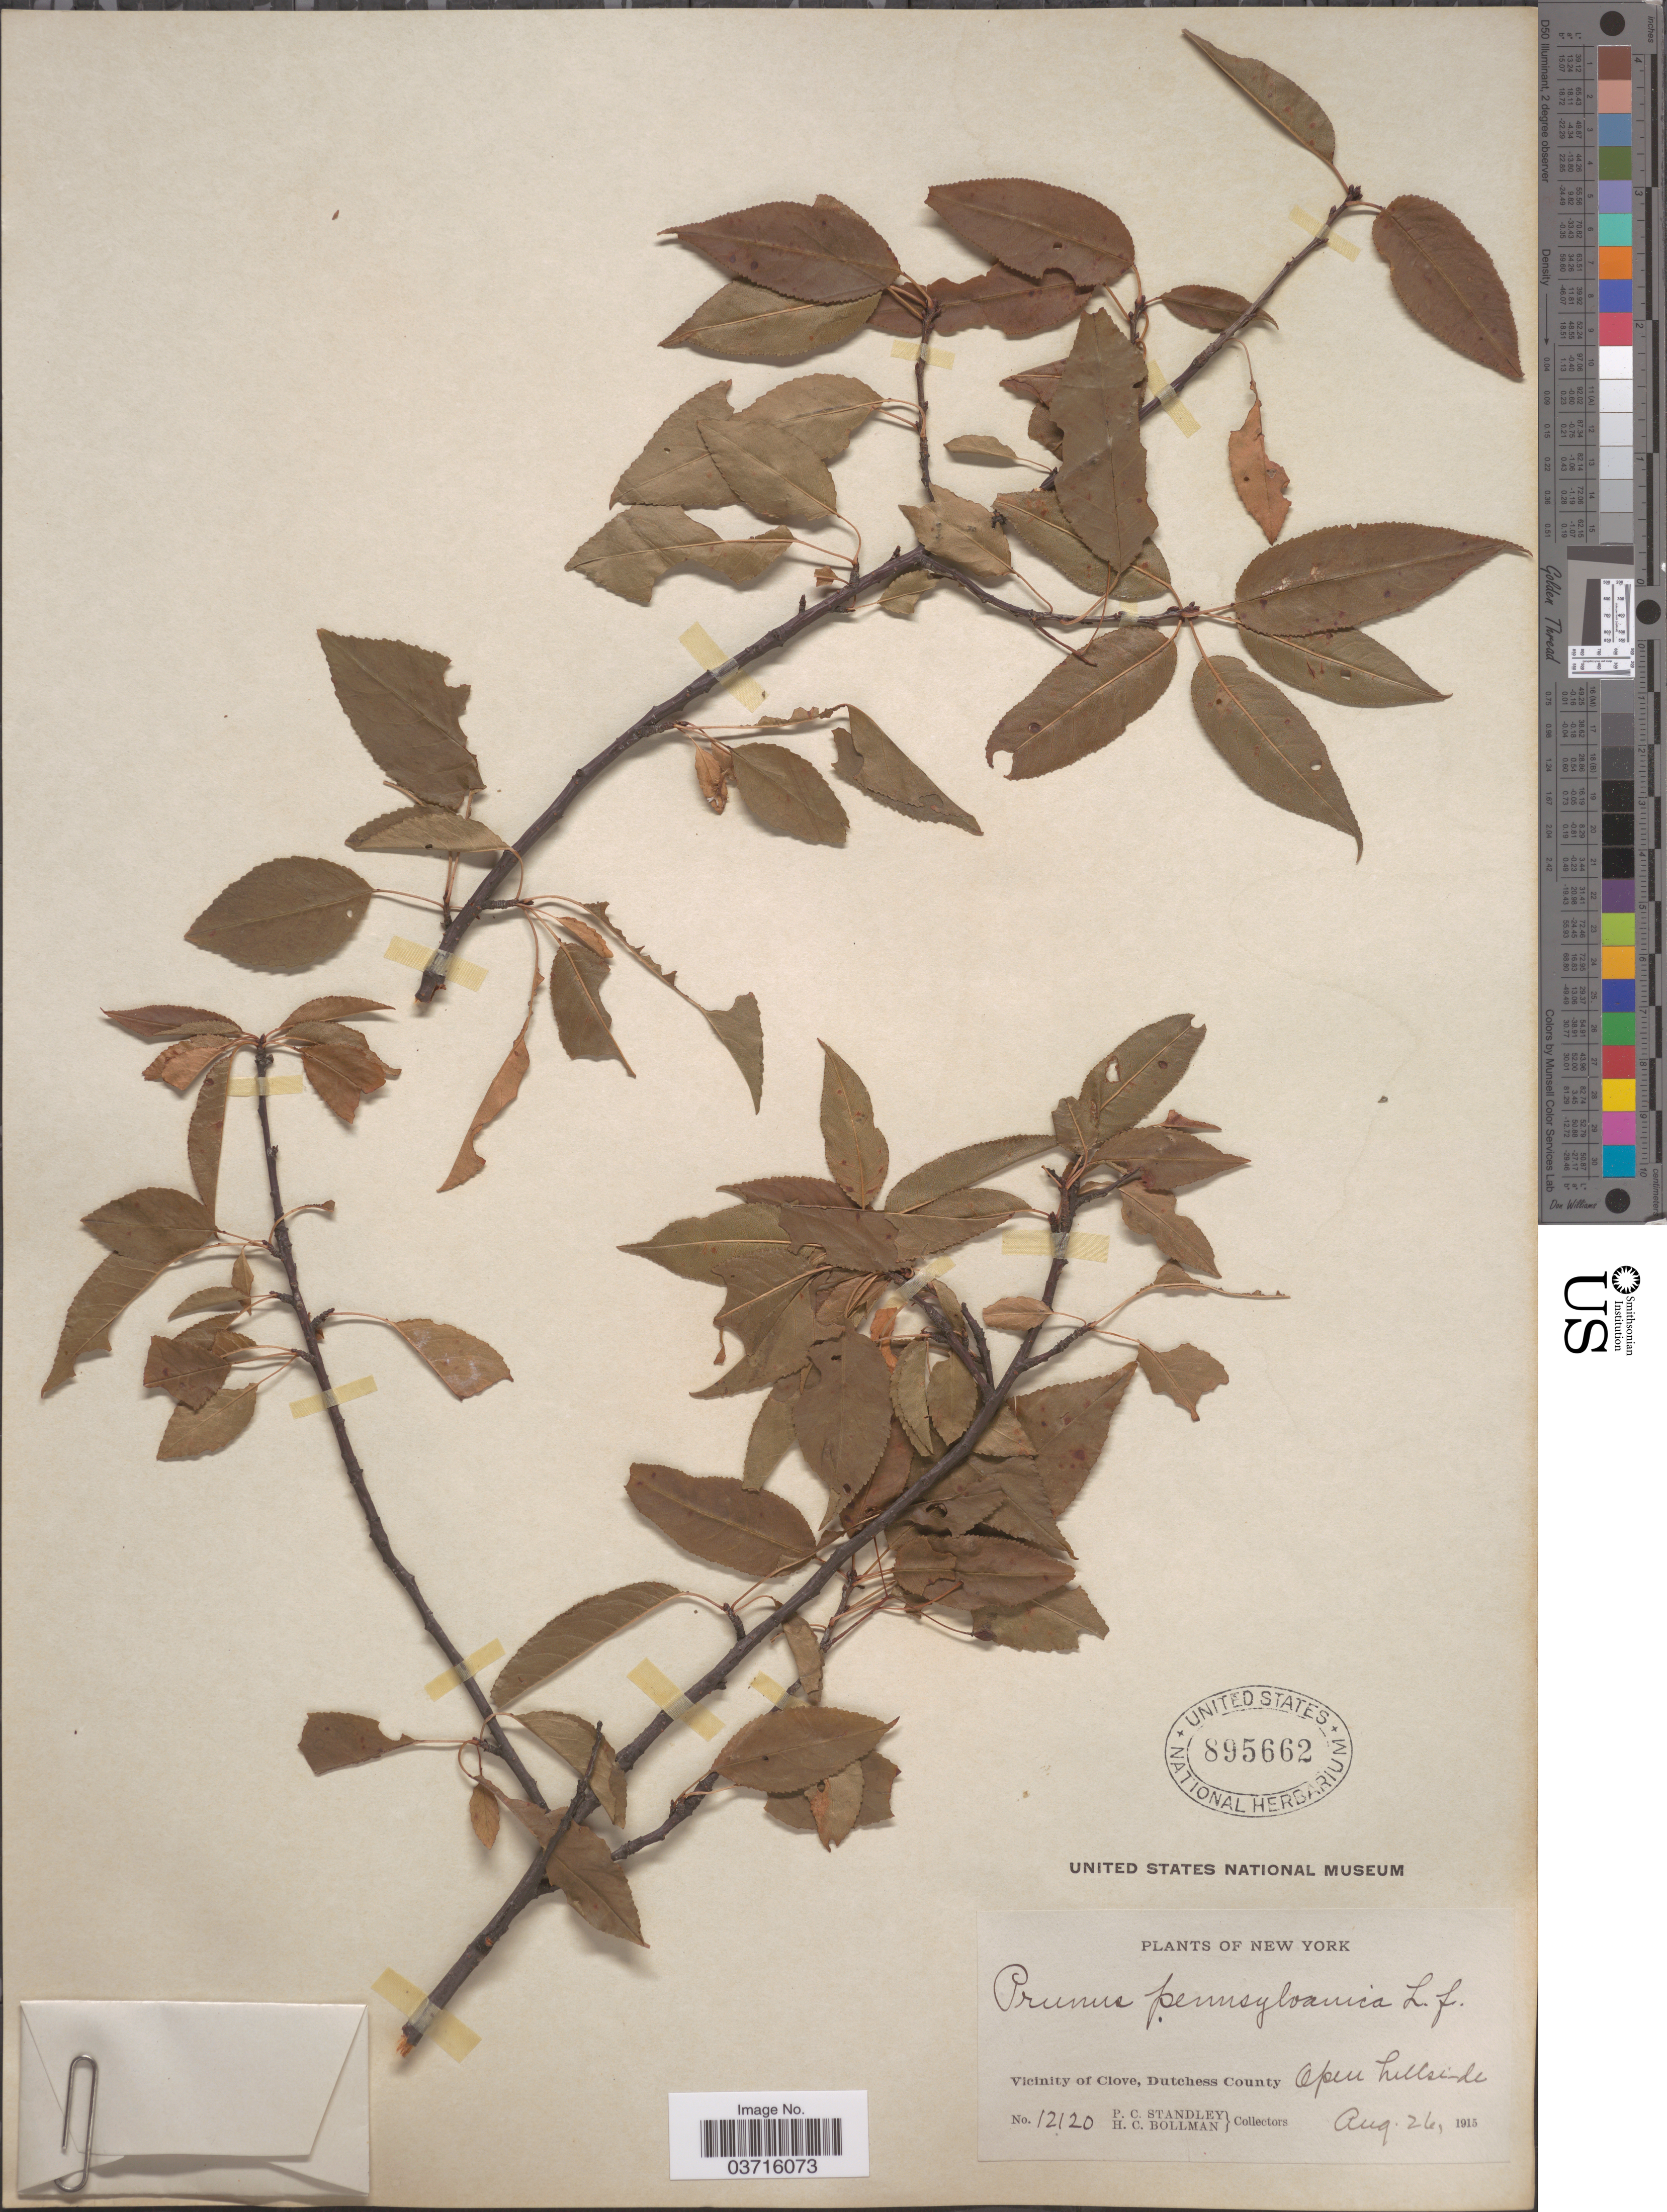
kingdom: Plantae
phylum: Tracheophyta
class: Magnoliopsida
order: Rosales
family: Rosaceae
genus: Prunus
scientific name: Prunus pensylvanica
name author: L. f.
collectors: P. C. Standley & H. C. Bollman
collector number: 12120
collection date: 1915-08-26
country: United States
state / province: New York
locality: Vicinity of Clove, Dutchess County, open hillside.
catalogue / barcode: US 895662